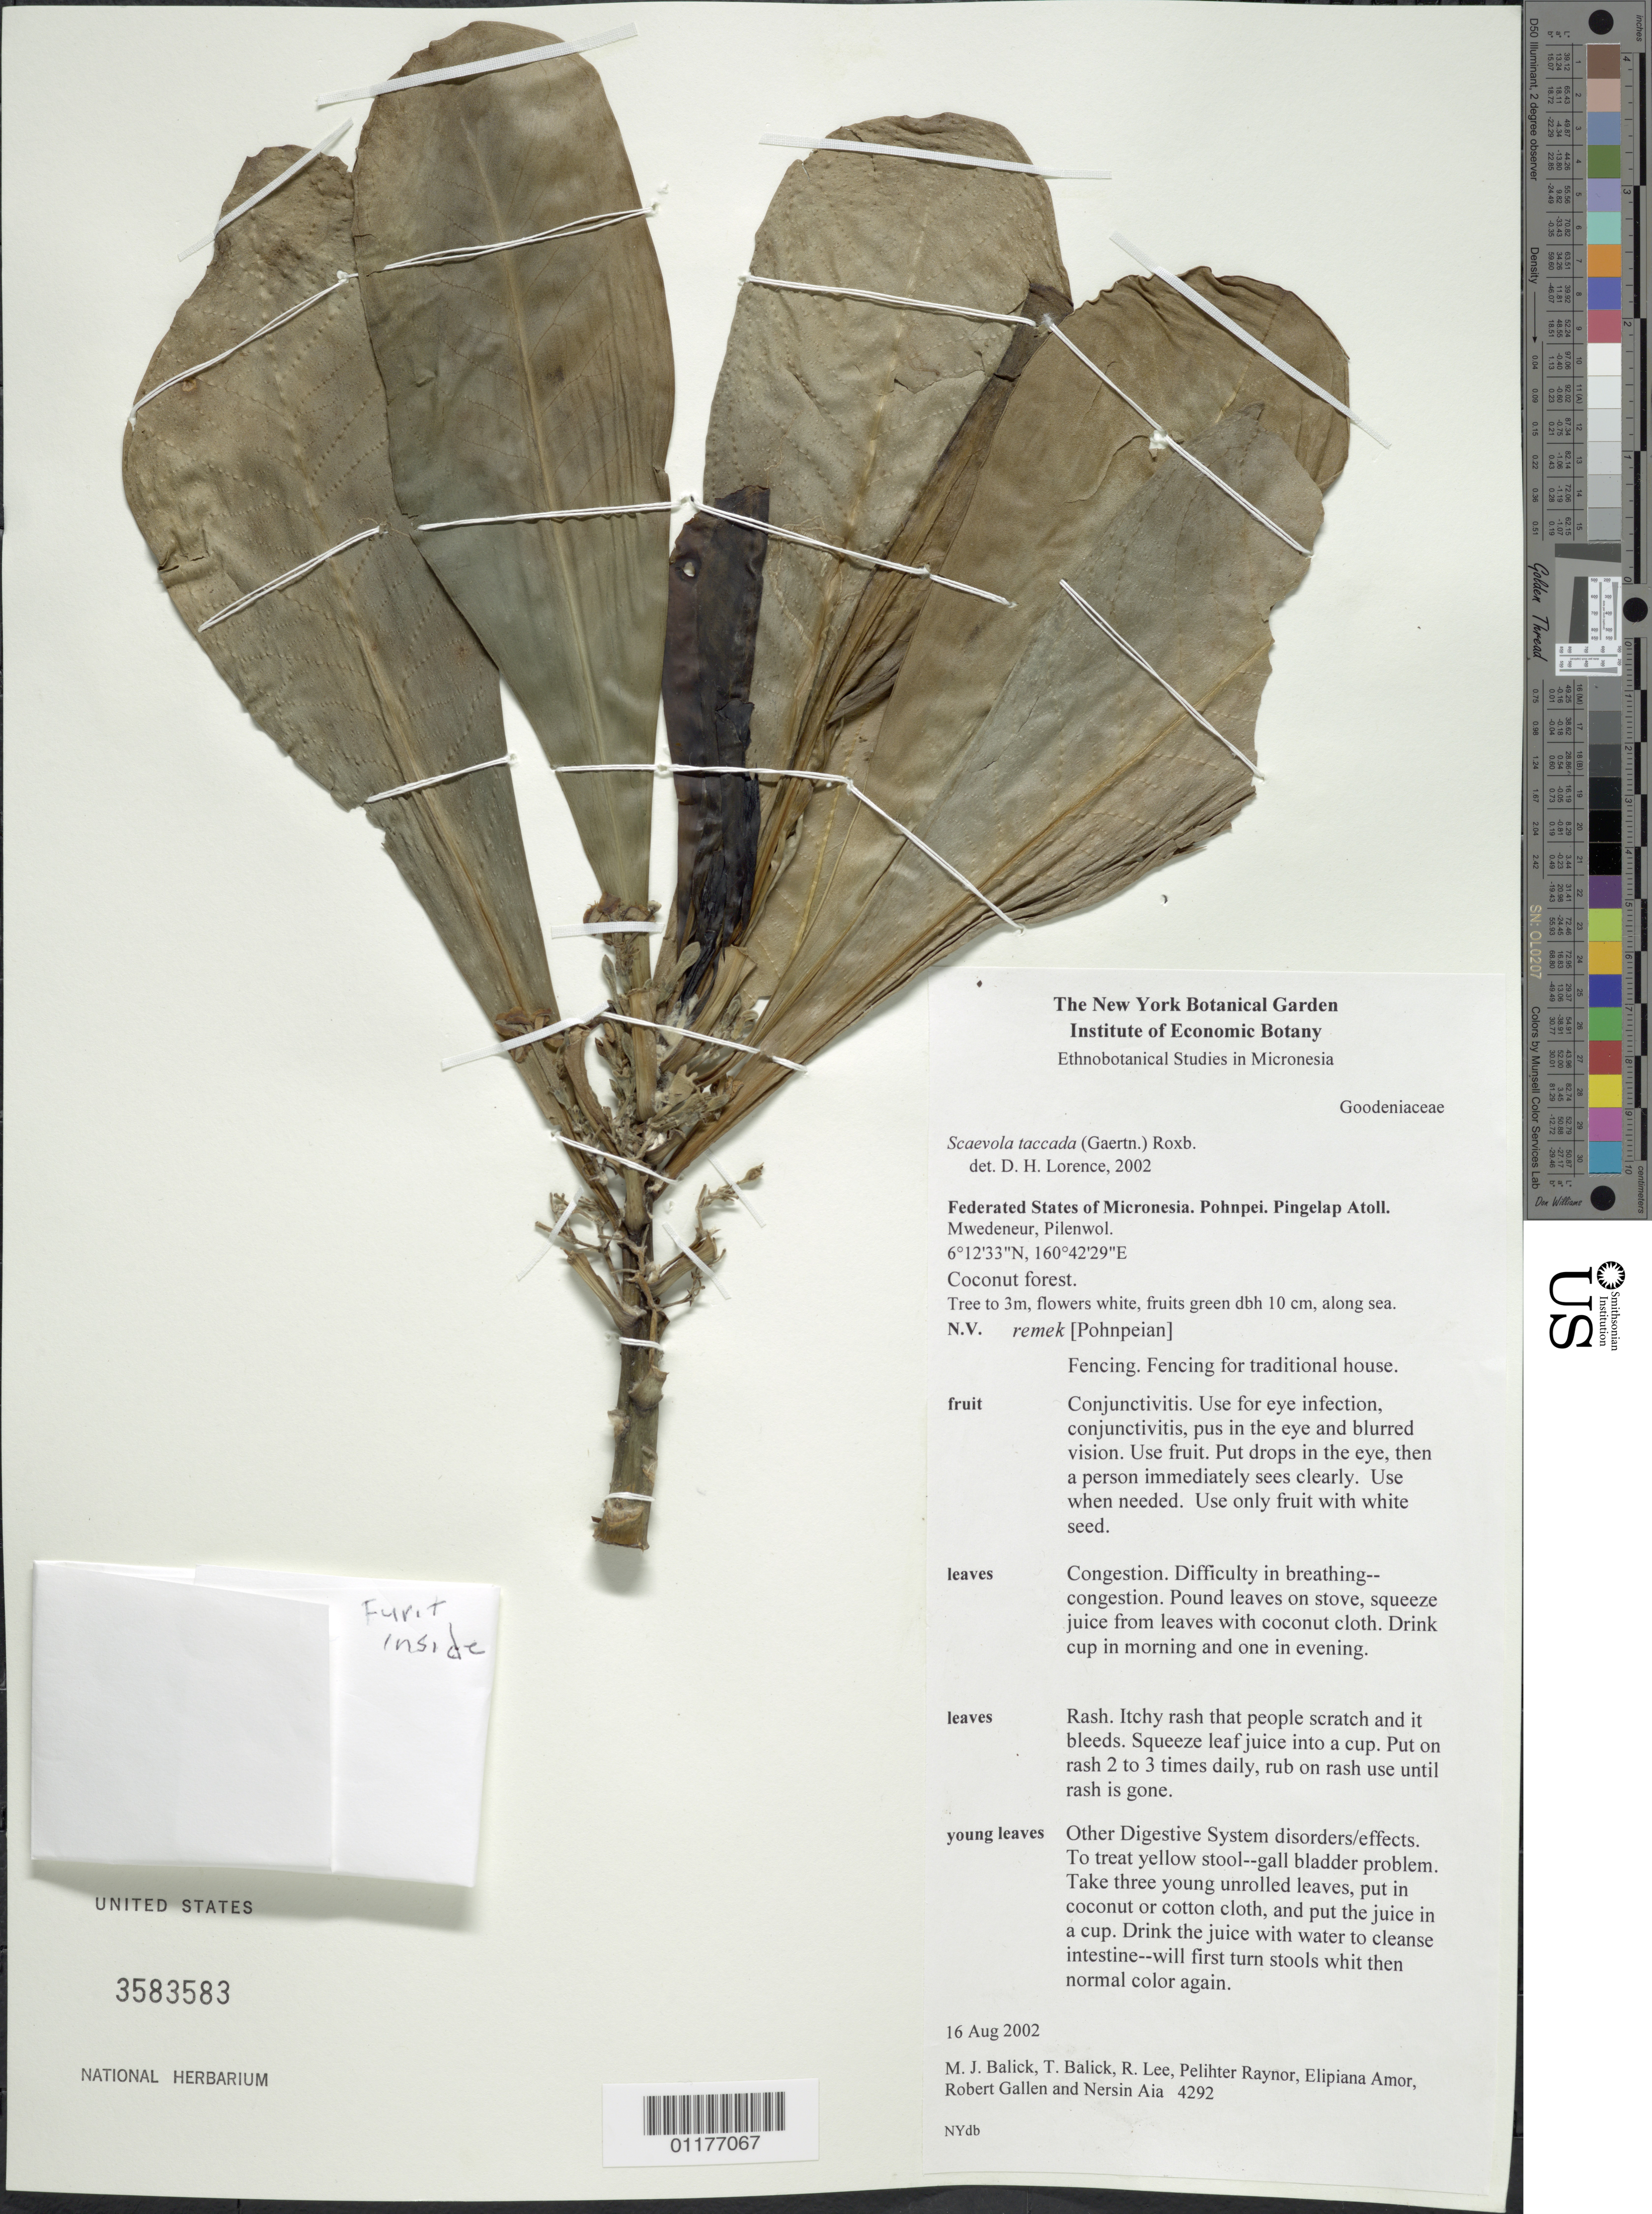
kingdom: Plantae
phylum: Tracheophyta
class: Magnoliopsida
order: Asterales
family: Goodeniaceae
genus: Scaevola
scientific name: Scaevola taccada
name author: (Gaertn.) Roxb.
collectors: M. J. Balick, T. Balick, R. Lee, P. Raynor, E. A. Amor, R. Gallen & N. Aia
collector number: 4292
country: Micronesia, Federated States of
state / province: Pohnpei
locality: Pingelap Atoll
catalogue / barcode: US 3583583